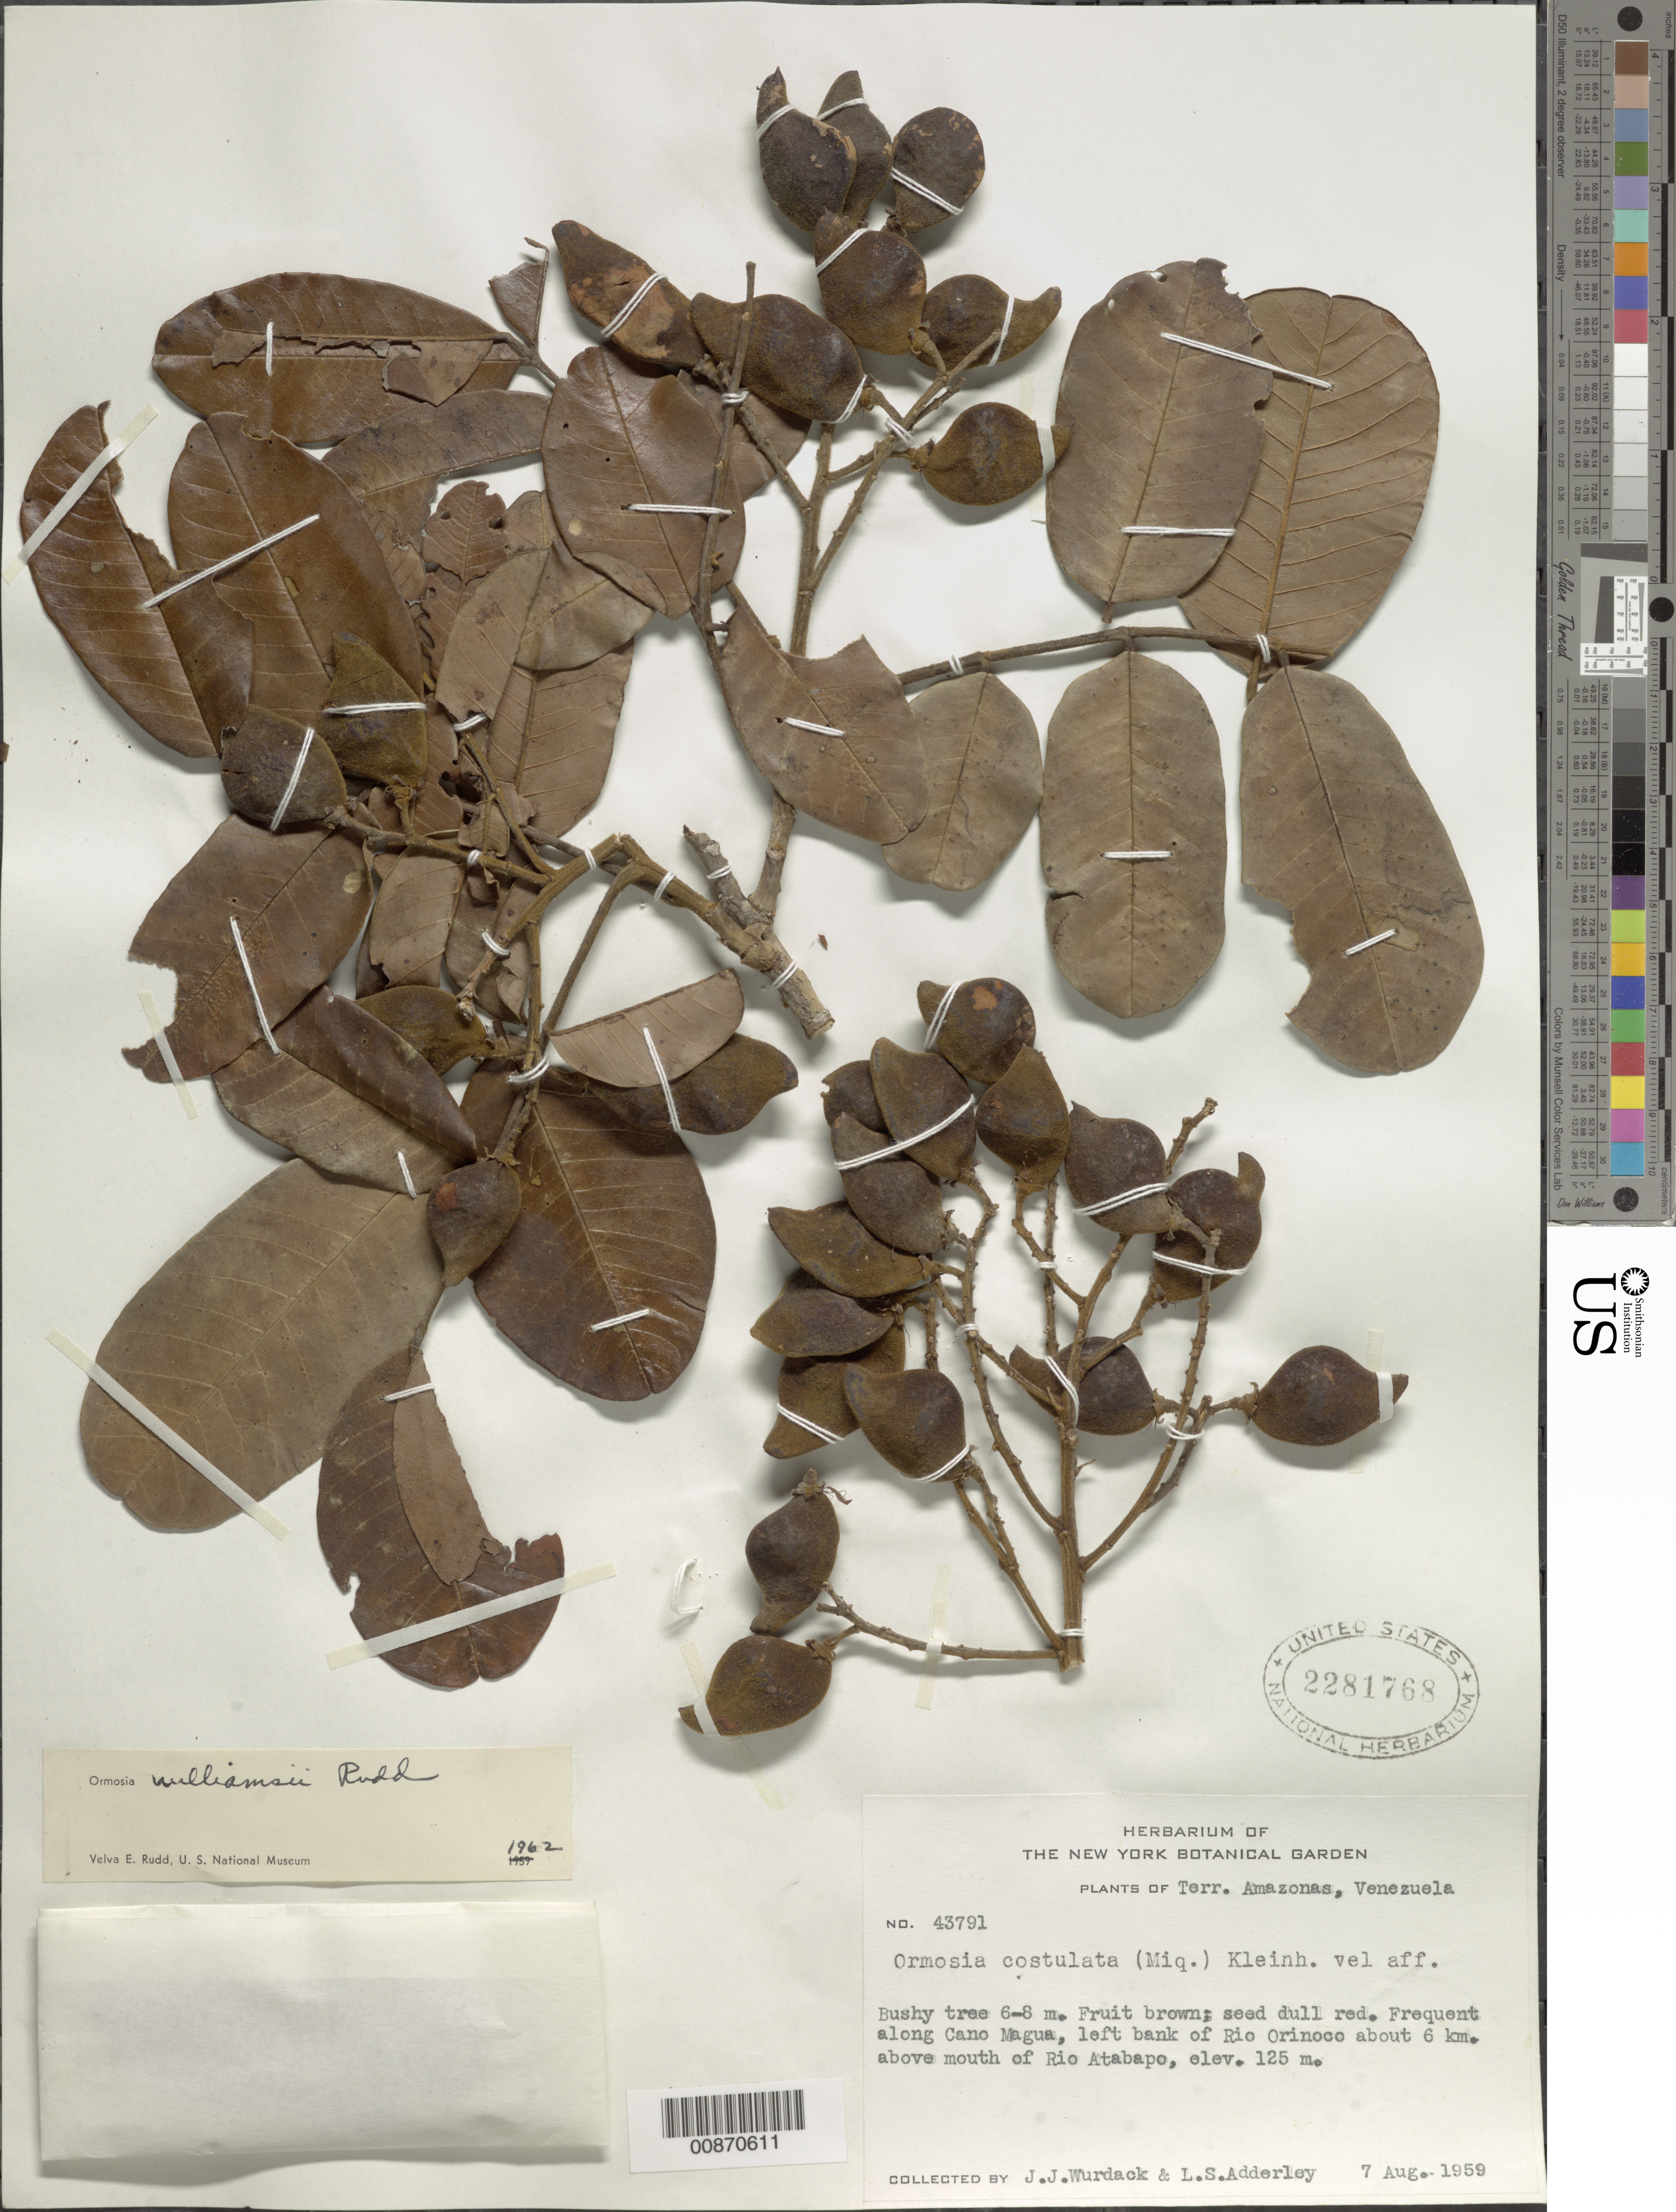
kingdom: Plantae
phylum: Tracheophyta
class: Magnoliopsida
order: Fabales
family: Fabaceae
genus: Ormosia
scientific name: Ormosia williamsii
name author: Rudd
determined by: Rudd, V. E.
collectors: J. J. Wurdack & L. S. Adderley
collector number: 43791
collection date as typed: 7-Aug-59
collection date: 1959-08-07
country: Venezuela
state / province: Amazonas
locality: Río Orinoco, about 6 km above mouth of Rio Atabapo, Caño Magua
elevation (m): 125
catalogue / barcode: US 2281768